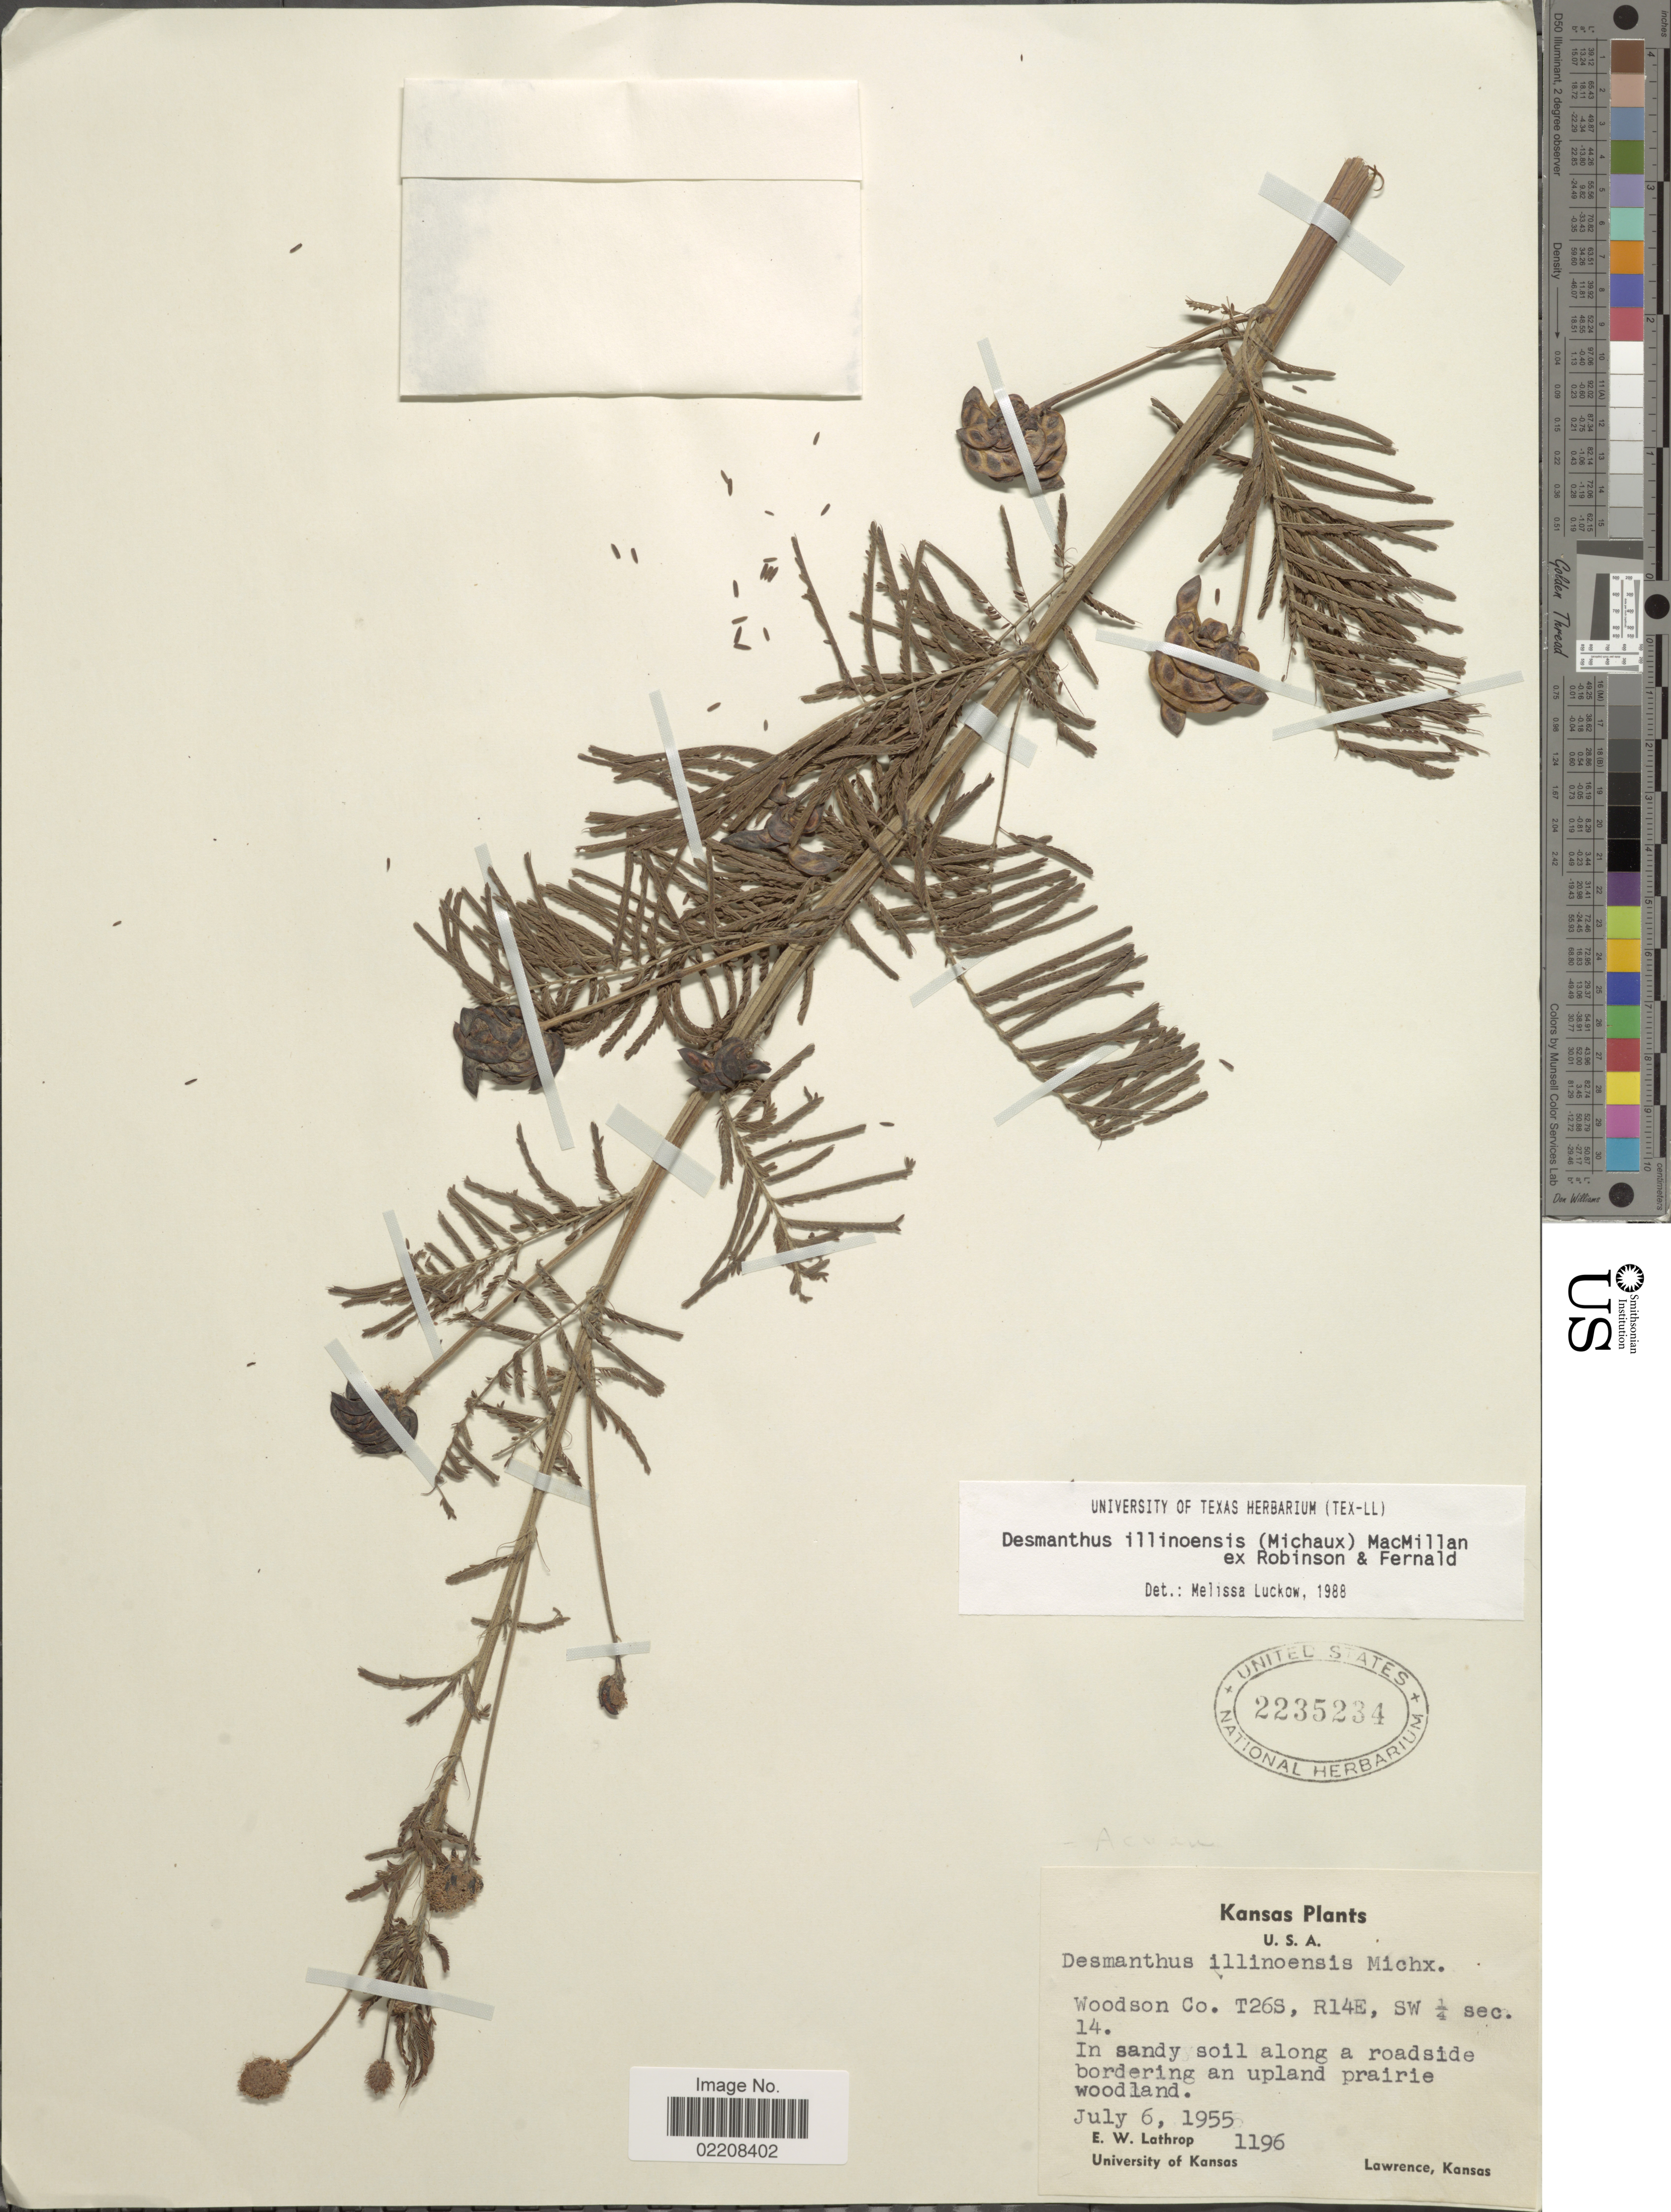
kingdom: Plantae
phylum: Tracheophyta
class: Magnoliopsida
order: Fabales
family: Fabaceae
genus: Desmanthus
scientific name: Desmanthus illinoensis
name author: (Michx.) MacMill.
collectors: E. W. Lathrop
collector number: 1196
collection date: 1955-07-06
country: United States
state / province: Kansas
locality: Woodson Co. T26S, R14E, SW ¼ sec. 14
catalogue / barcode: US 2235234